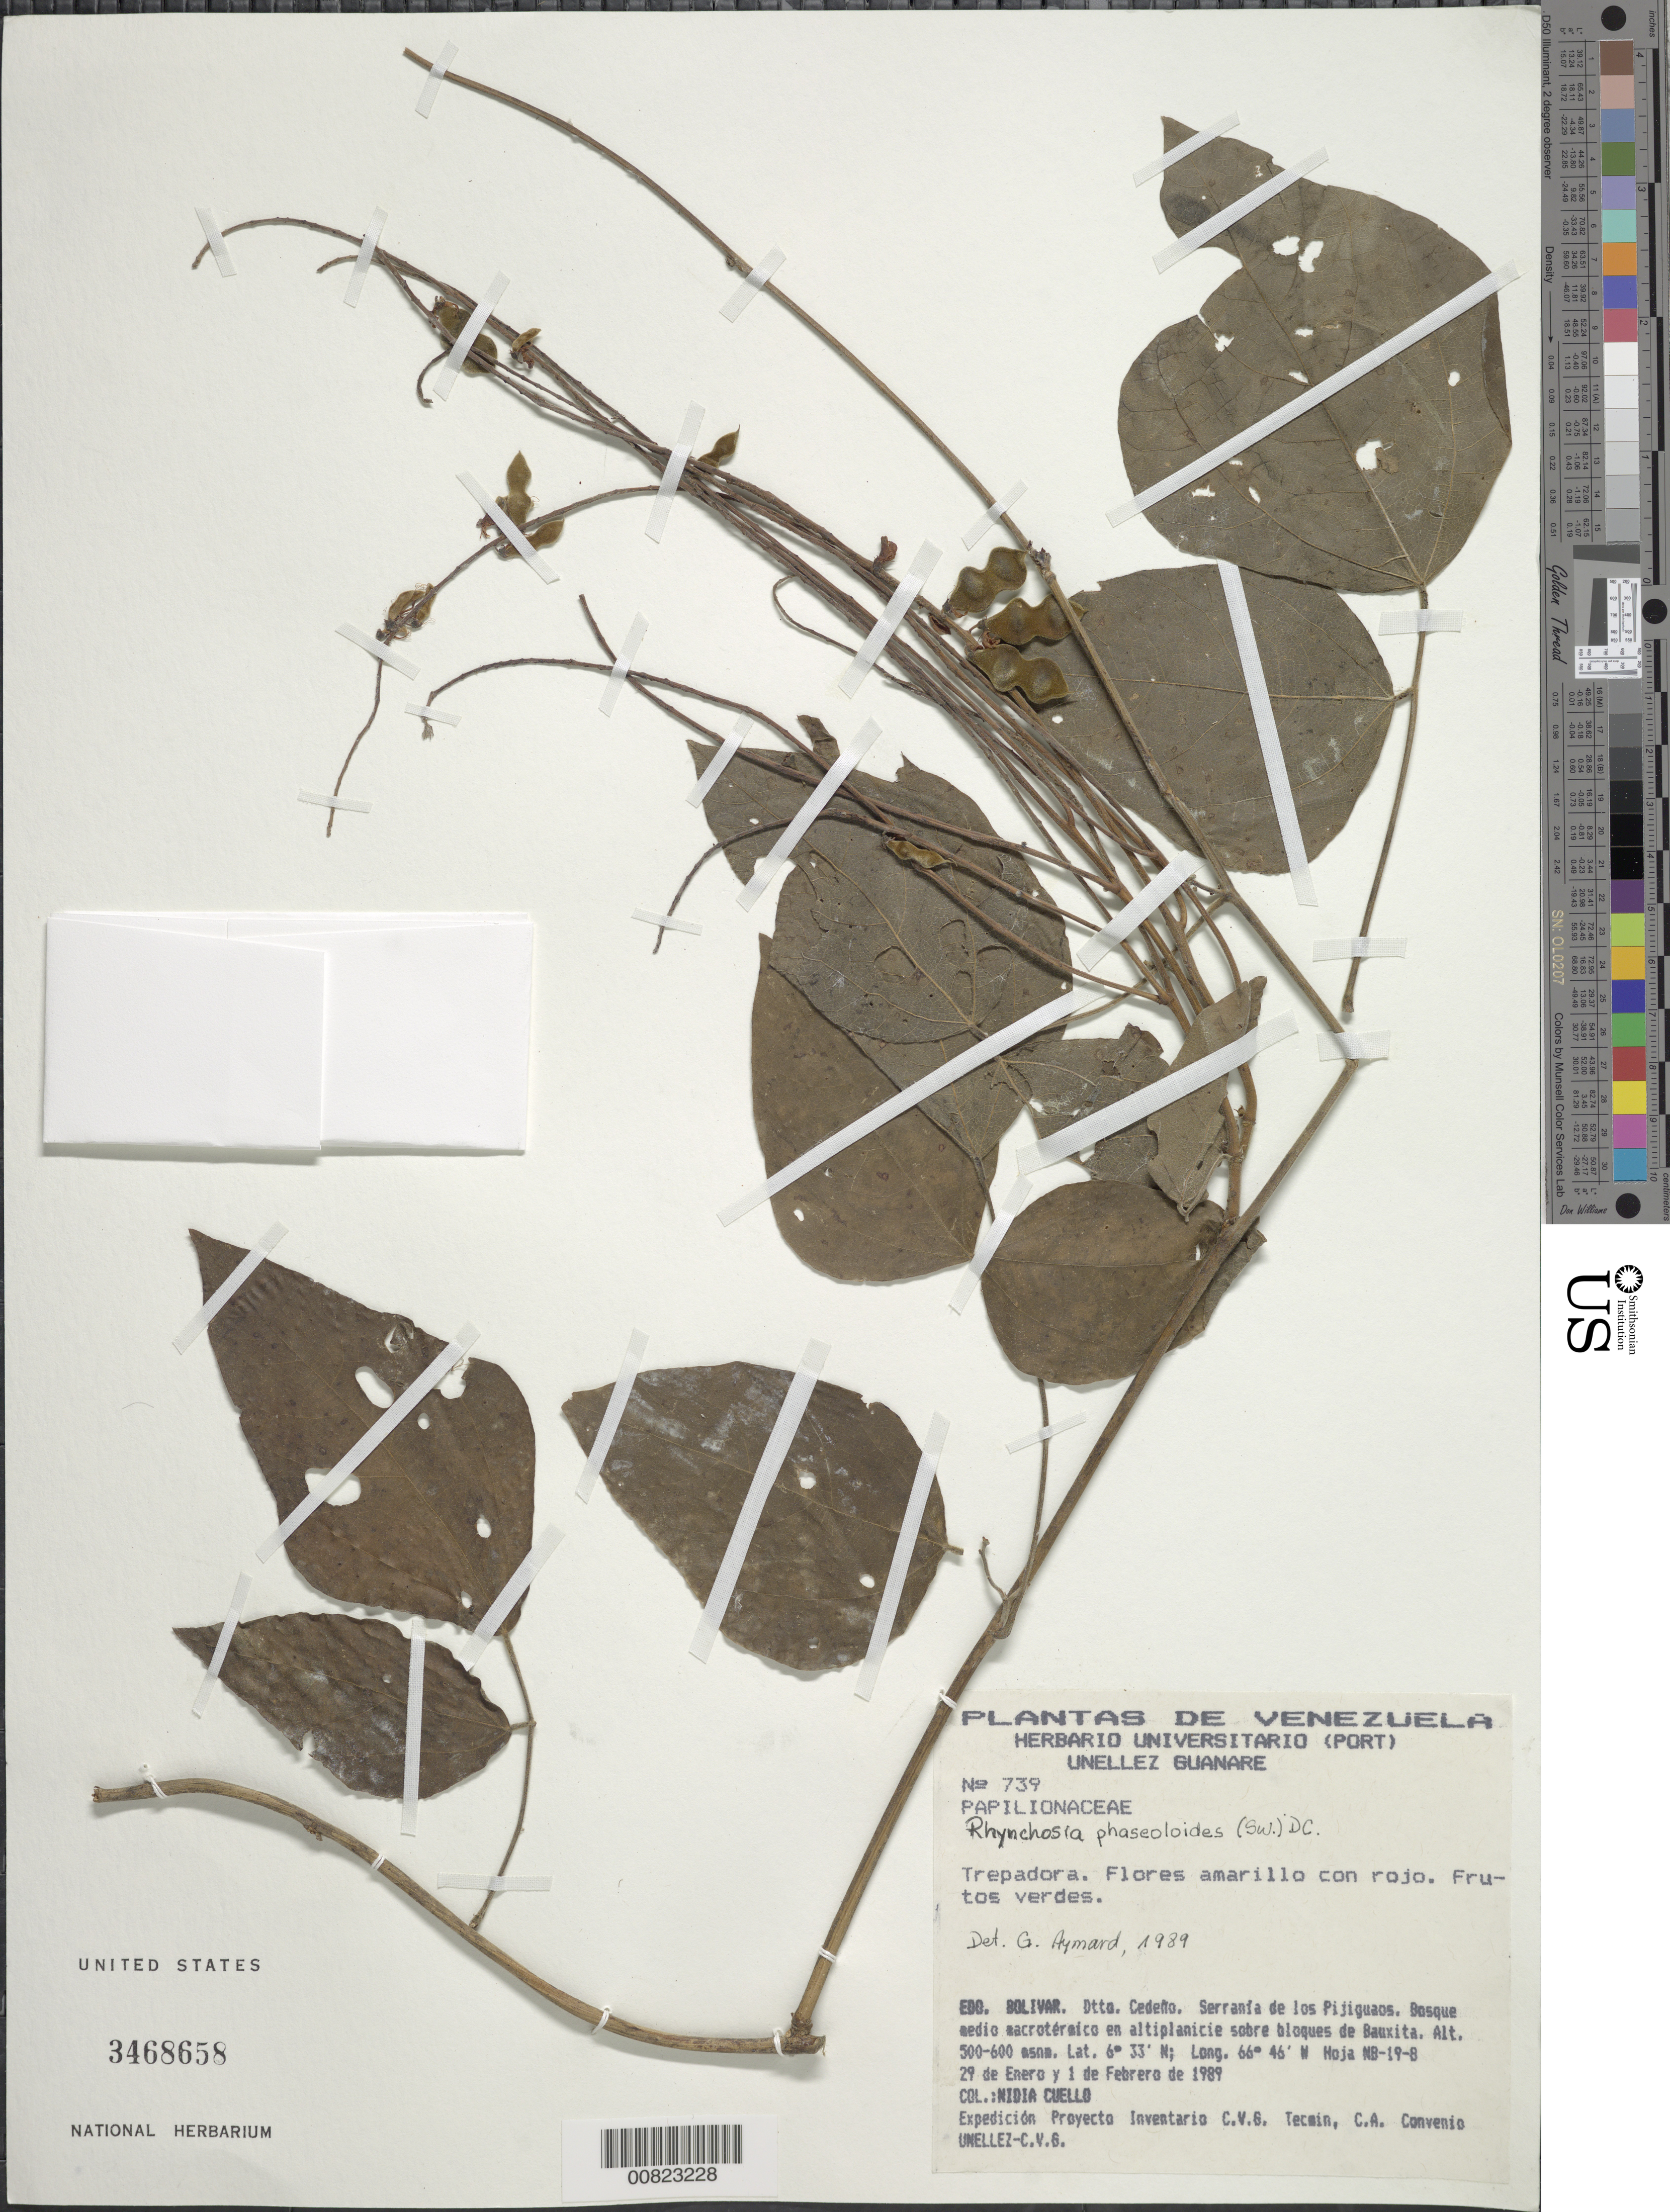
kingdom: Plantae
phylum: Tracheophyta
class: Magnoliopsida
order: Fabales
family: Fabaceae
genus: Rhynchosia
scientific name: Rhynchosia phaseoloides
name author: (Sw.) DC.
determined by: Aymard C., G. A., (PORT), Univ. Nac. Exp. de los Llanos Ezequiel Zamora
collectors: N. L. Cuello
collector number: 739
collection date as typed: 29-Jan-89 to 1-Feb-89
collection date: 1989-01-29/1989-02-01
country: Venezuela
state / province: Bolívar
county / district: Cedeño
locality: Serranía de los Pijiguaos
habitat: Bosque medio macrotermico en altiplanicie sobre bloques de bauxita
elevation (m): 500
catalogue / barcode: US 3468658